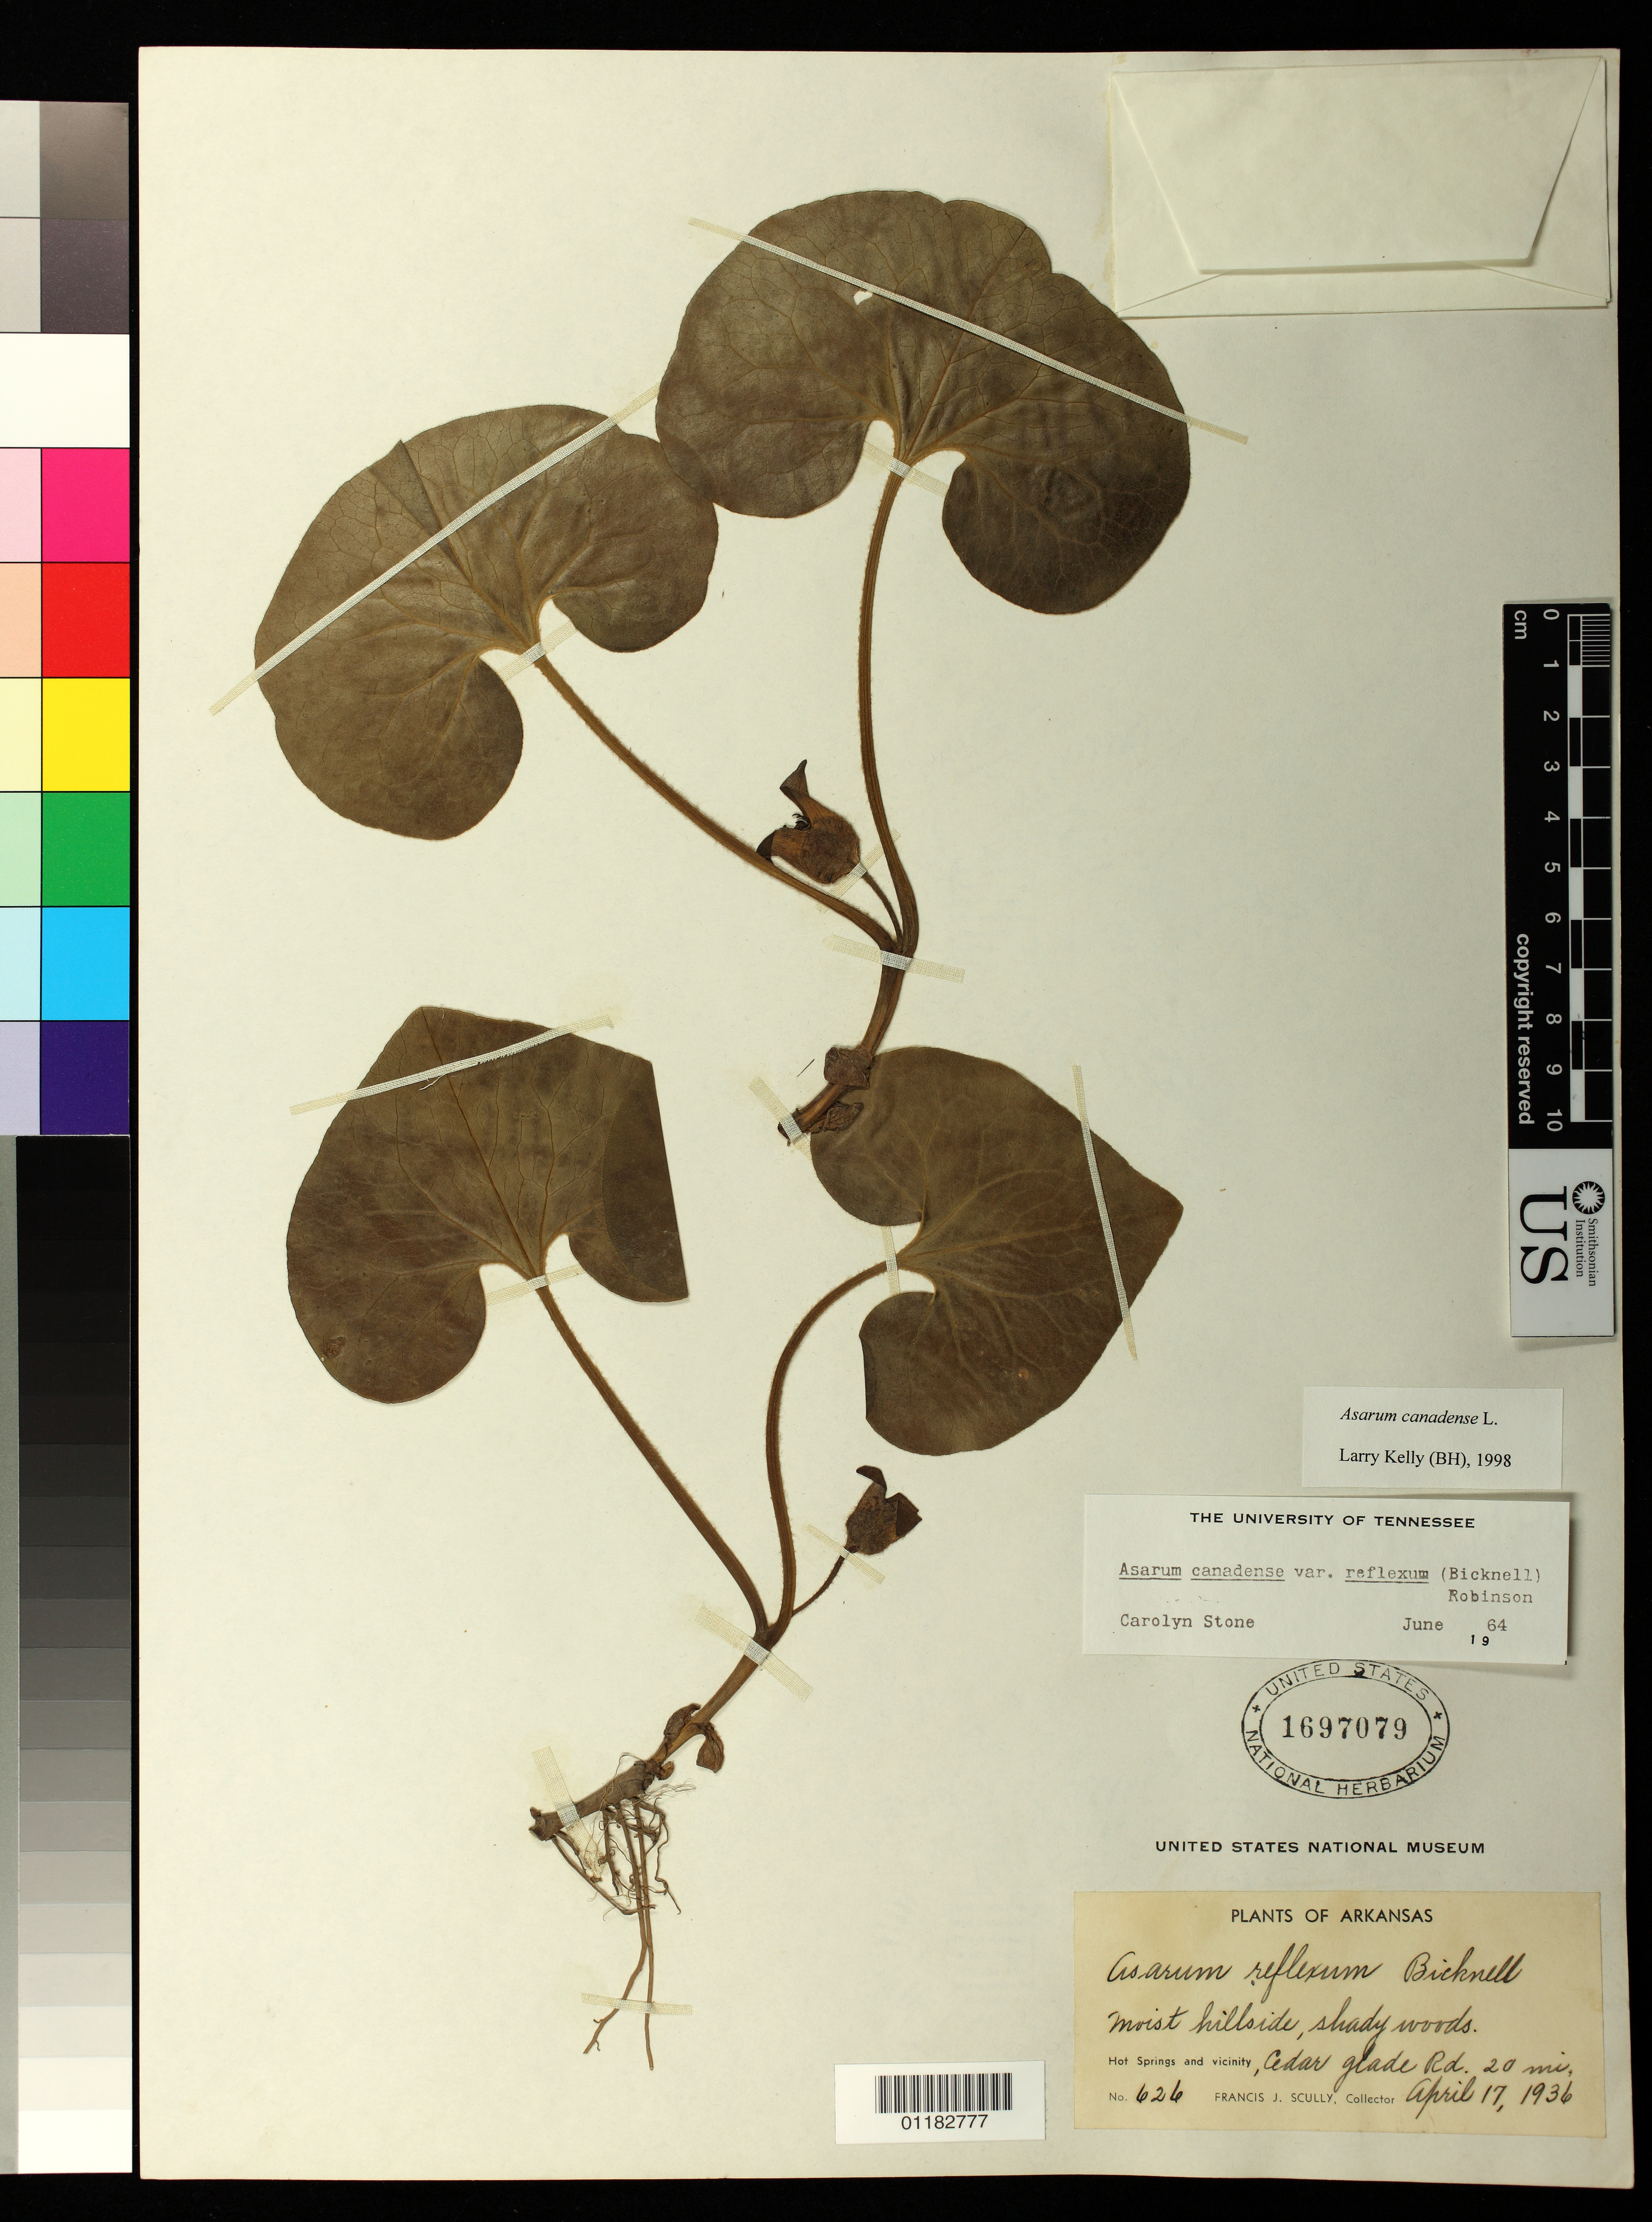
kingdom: Plantae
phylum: Tracheophyta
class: Magnoliopsida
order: Piperales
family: Aristolochiaceae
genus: Asarum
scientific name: Asarum canadense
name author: L.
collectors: F. J. Scully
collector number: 626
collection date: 1936-04-17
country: United States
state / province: Arkansas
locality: Hot Springs and vicinity, Cedar Glade Road, 20 miles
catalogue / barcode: US 1697079